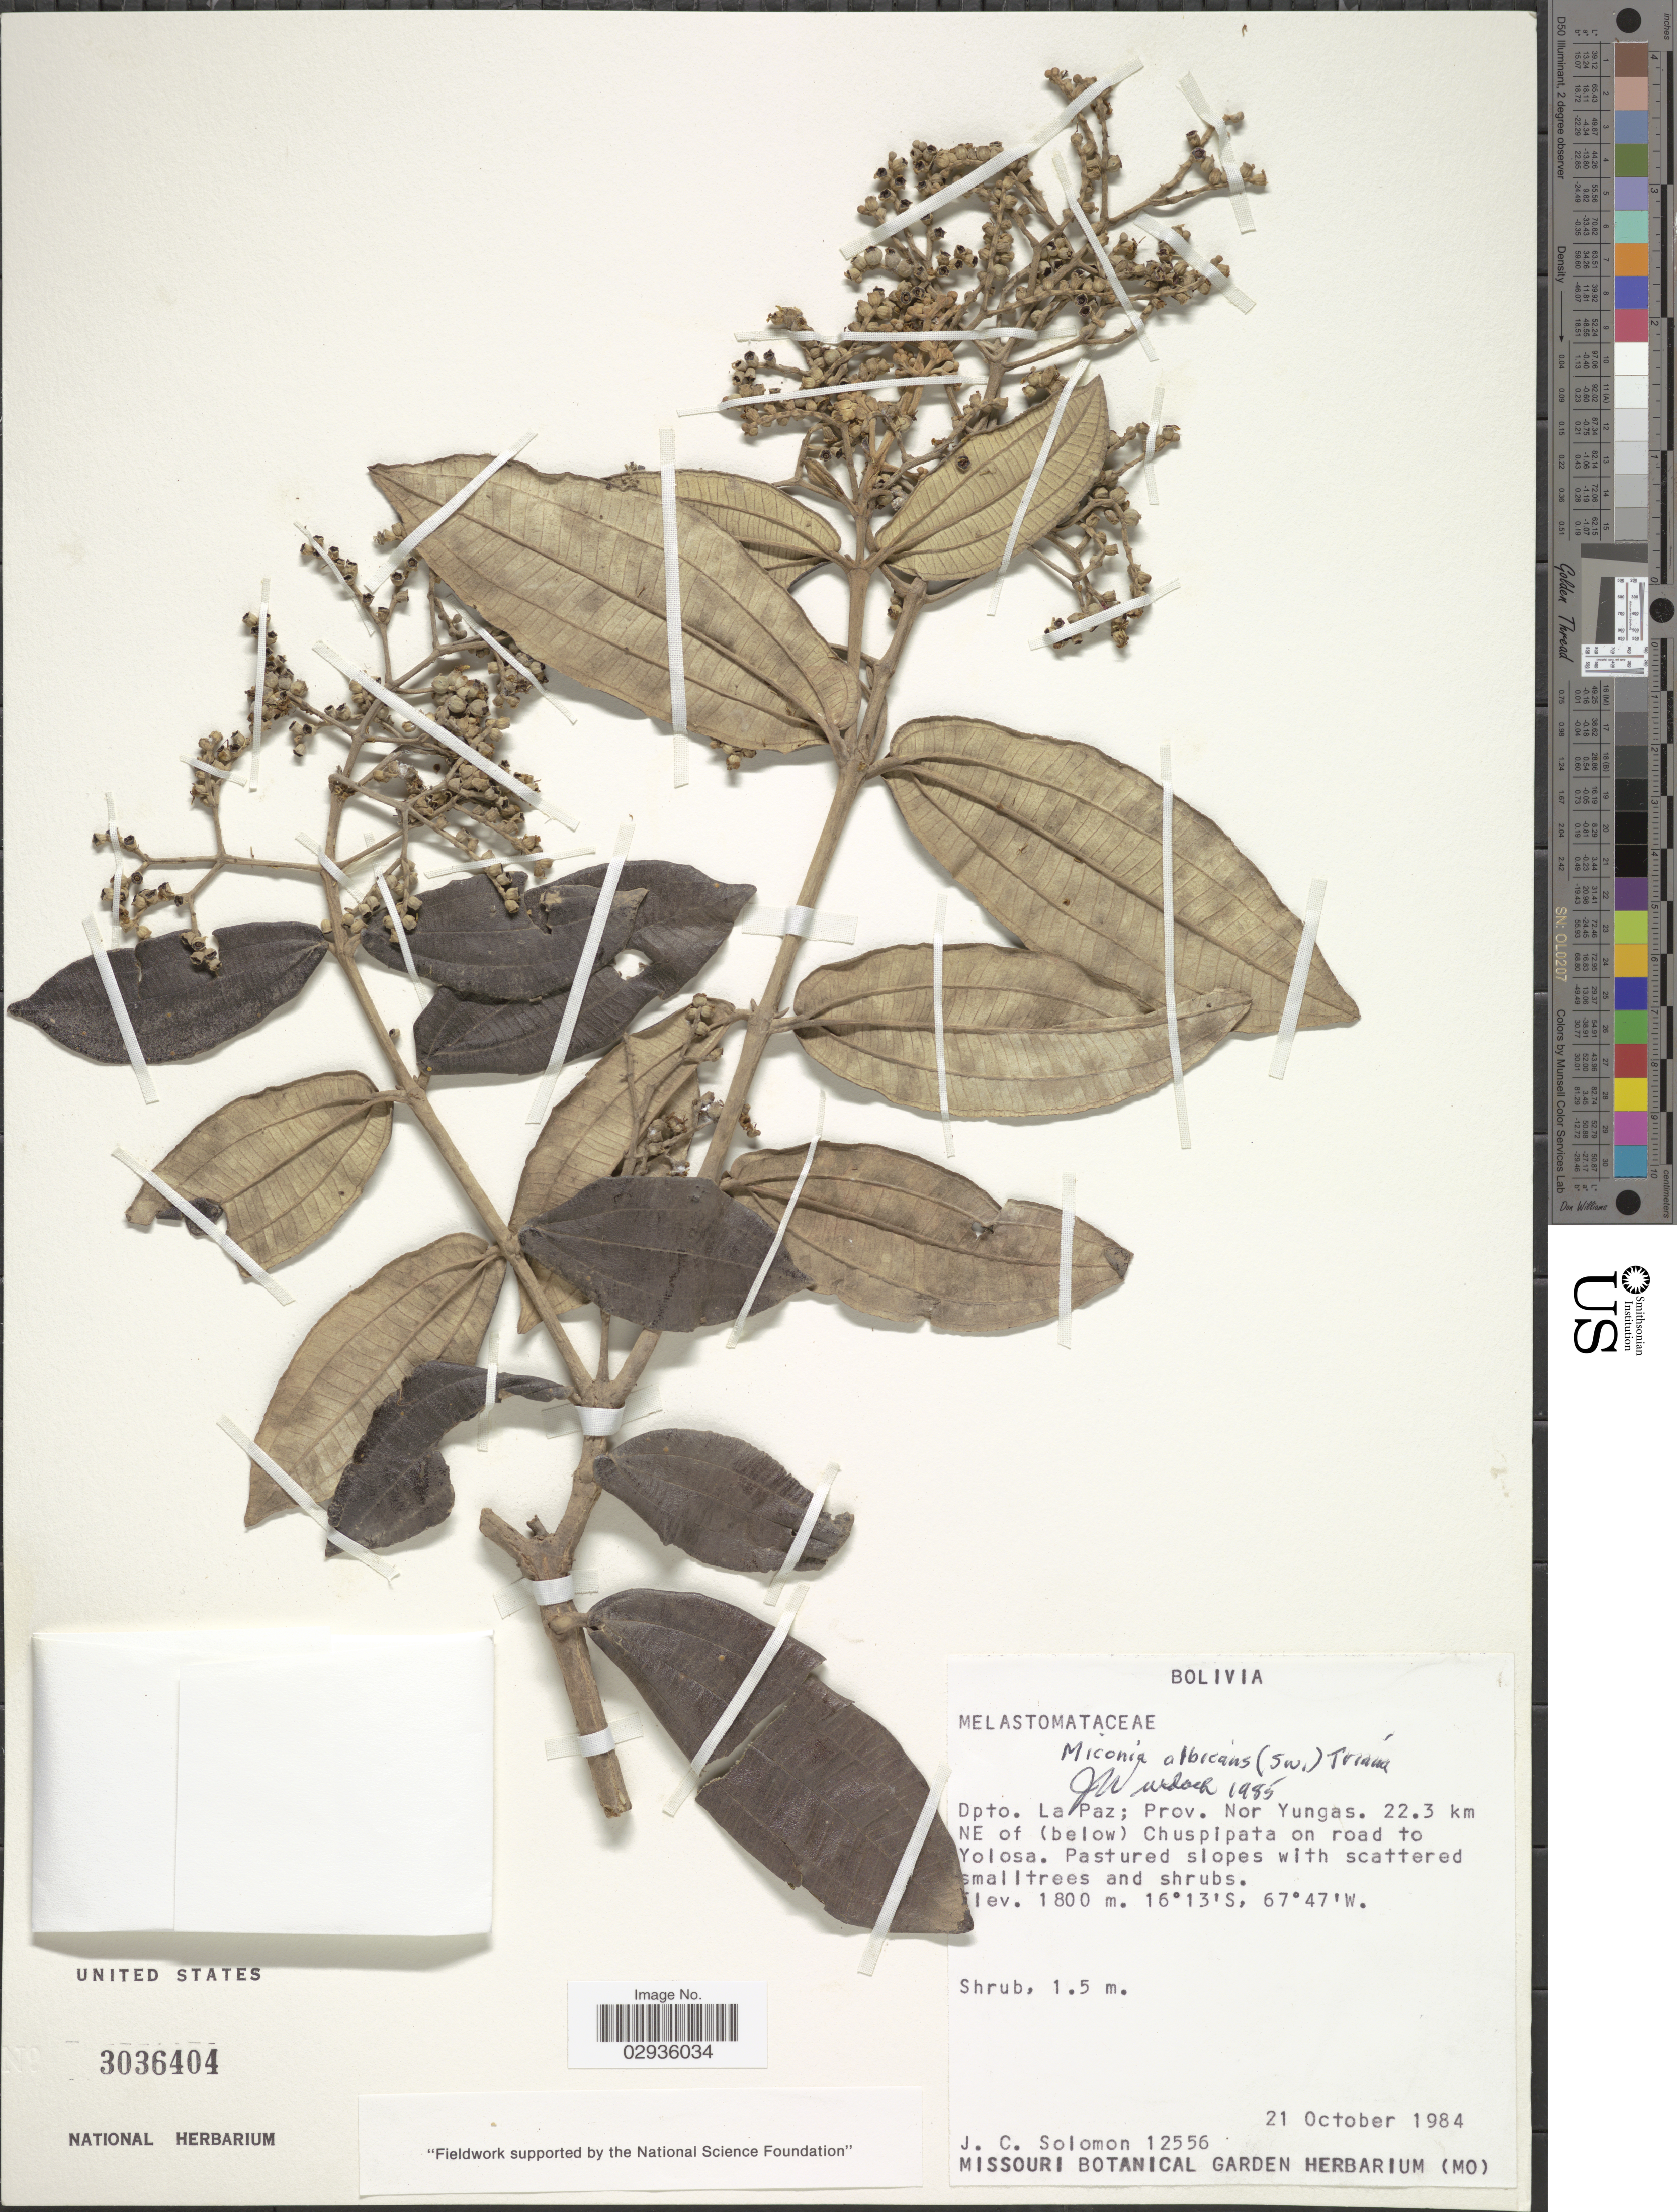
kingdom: Plantae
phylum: Tracheophyta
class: Magnoliopsida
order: Myrtales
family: Melastomataceae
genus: Miconia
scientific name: Miconia albicans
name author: (Sw.) Steud.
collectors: J. C. Solomon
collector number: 12556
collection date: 1984-10-21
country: Bolivia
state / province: La Paz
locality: Dpto. La Paz; Prov. Nor Yungas. 22.3 km NE of (below) Chuspipata on road to Yolosa.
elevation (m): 1800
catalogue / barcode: US 3036404